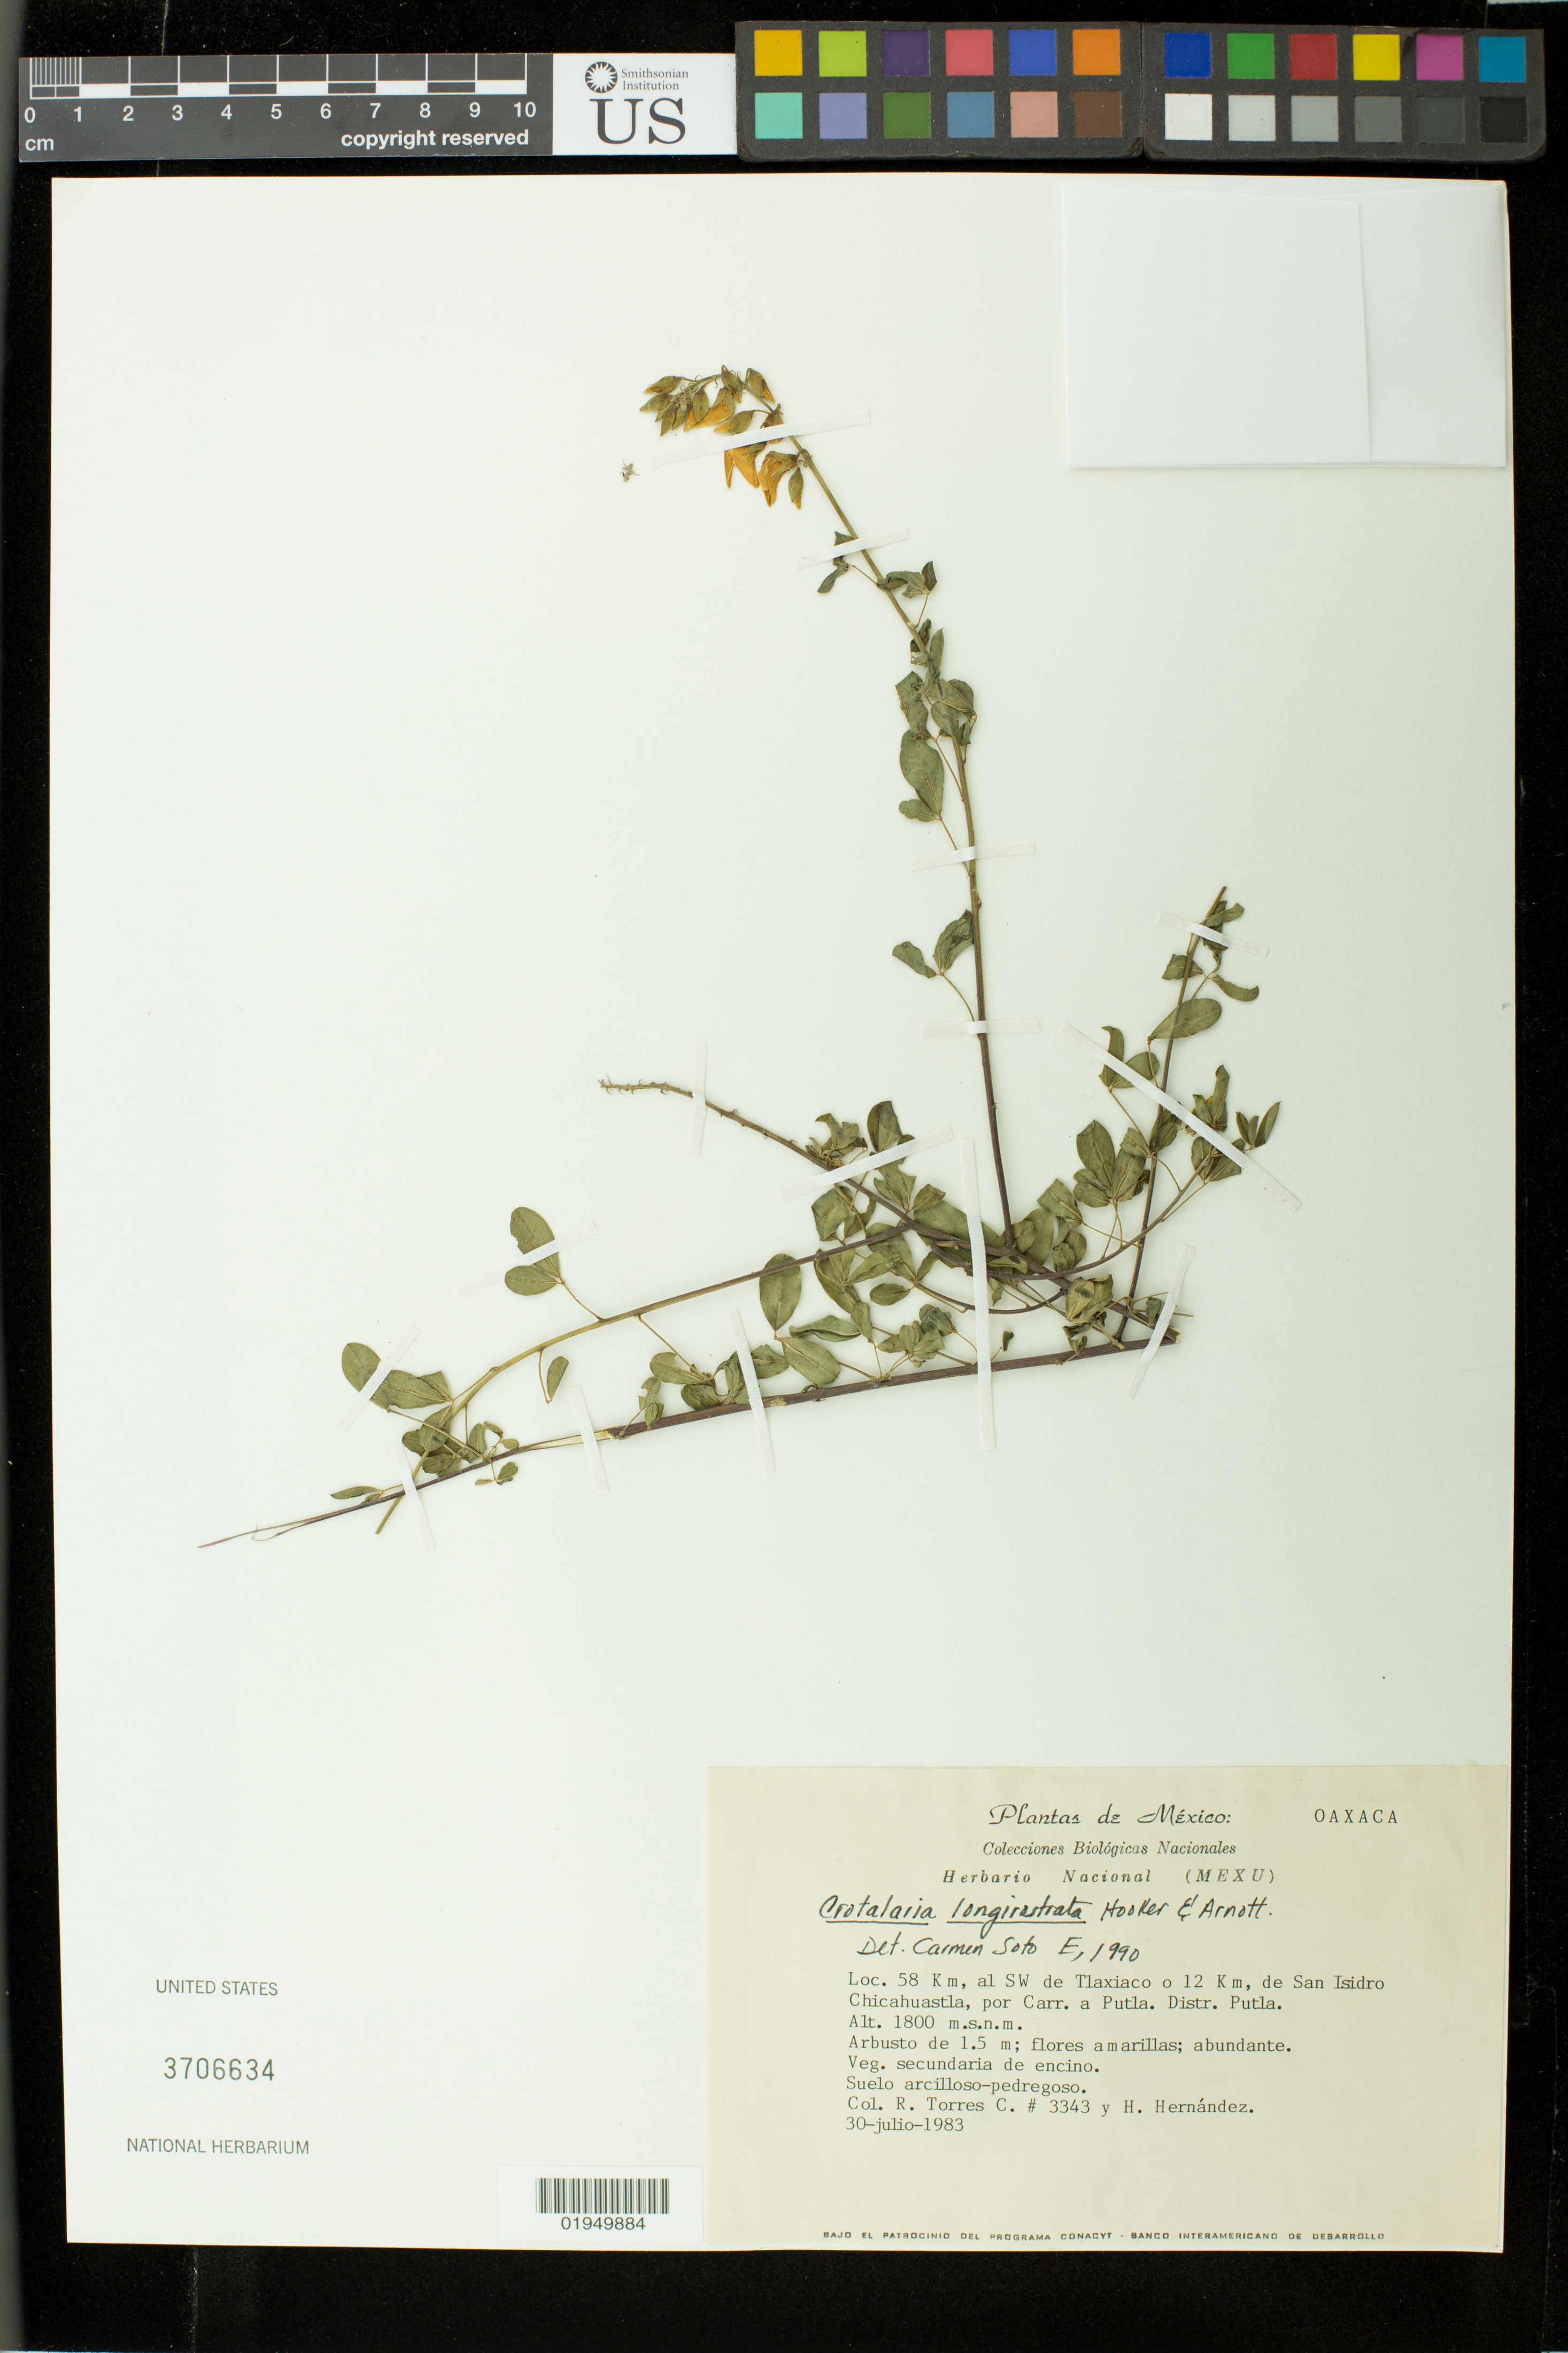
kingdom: Plantae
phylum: Tracheophyta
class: Magnoliopsida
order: Fabales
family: Fabaceae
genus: Crotalaria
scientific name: Crotalaria longirostrata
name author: Hook. & Arn.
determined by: Soto-Estrada, Carmen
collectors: R. Torres C. & Hernández, H.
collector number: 3343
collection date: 1983-07-30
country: Mexico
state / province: Oaxaca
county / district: Putla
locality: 58 km, al SW de Tlaxiaco o 12 km, de San Isidro Chicahuastla, por Carr. a Putla.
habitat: Veg. secundaria de encino. Suelo arcilloso-pedregoso.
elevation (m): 1800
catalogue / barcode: US 3706634